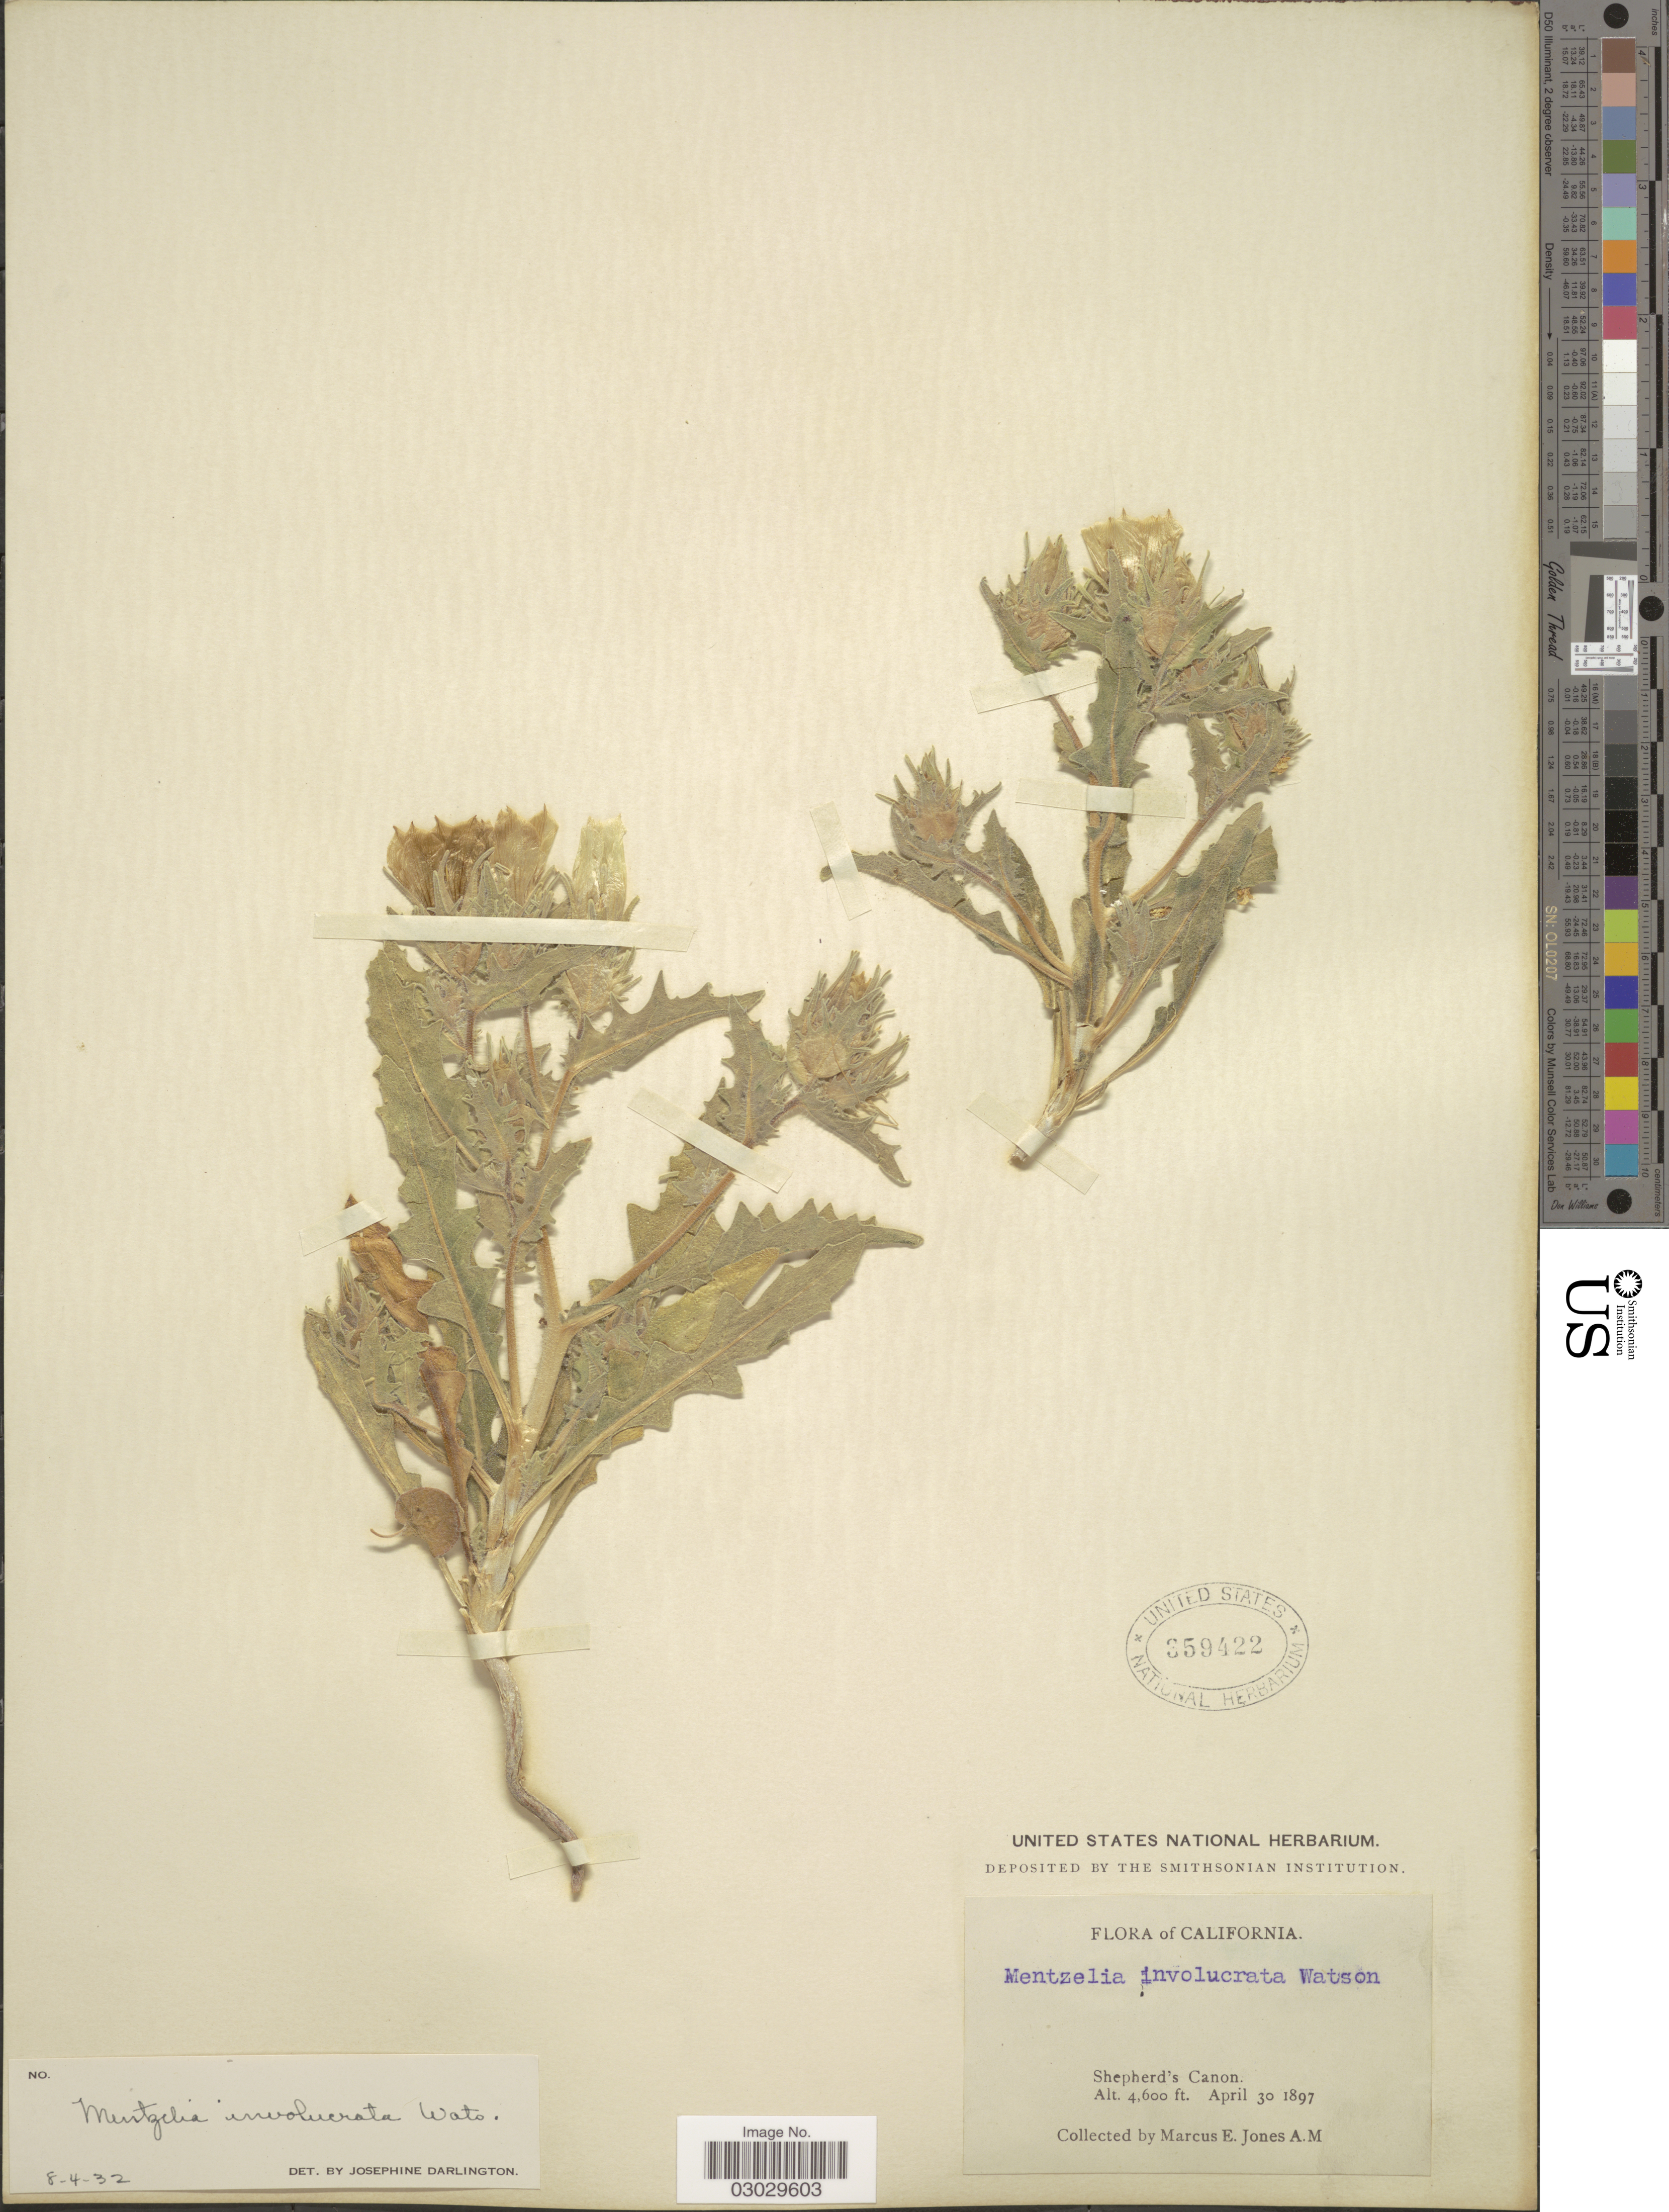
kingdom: Plantae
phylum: Tracheophyta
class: Magnoliopsida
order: Cornales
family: Loasaceae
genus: Mentzelia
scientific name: Mentzelia involucrata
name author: S. Watson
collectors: M. E. Jones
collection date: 1897-04-30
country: United States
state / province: California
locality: Shepherd's Canon.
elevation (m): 1402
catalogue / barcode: US 359422